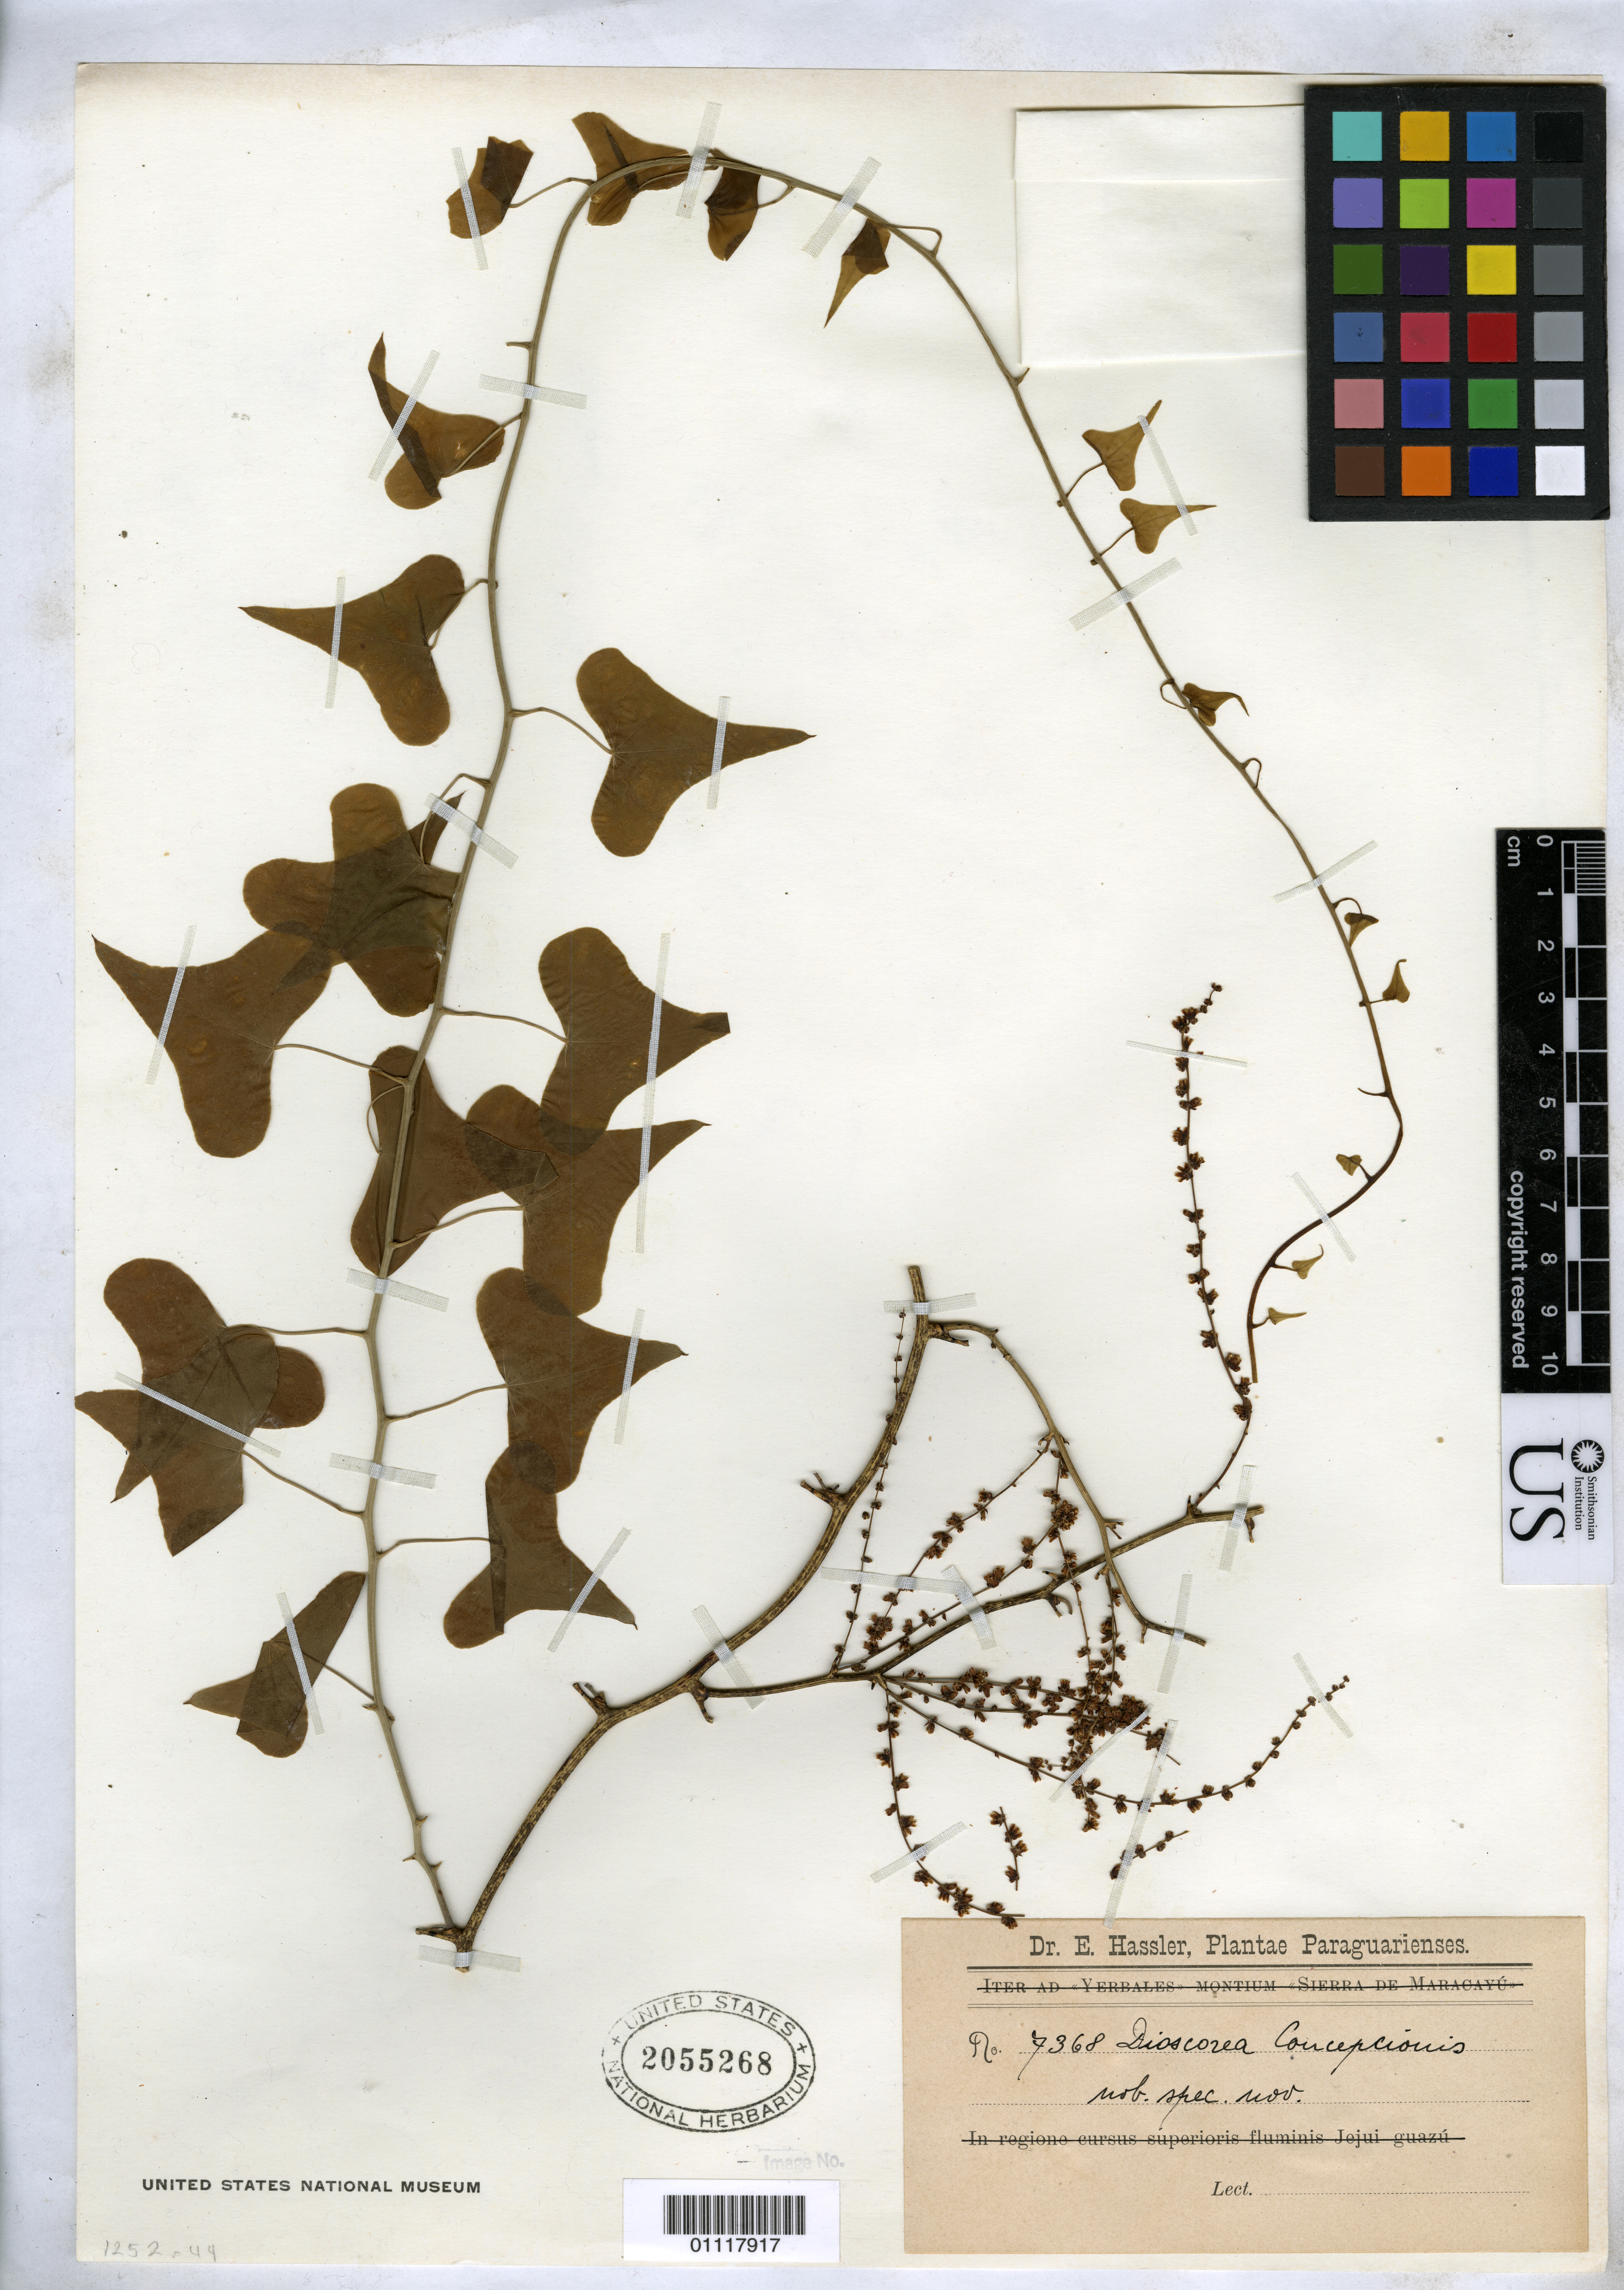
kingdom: Plantae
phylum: Tracheophyta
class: Liliopsida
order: Dioscoreales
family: Dioscoreaceae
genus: Dioscorea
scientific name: Dioscorea concepcionis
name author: Chodat & Hassl.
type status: Syntype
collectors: E. Hassler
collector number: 7368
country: Paraguay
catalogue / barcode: US 2055268